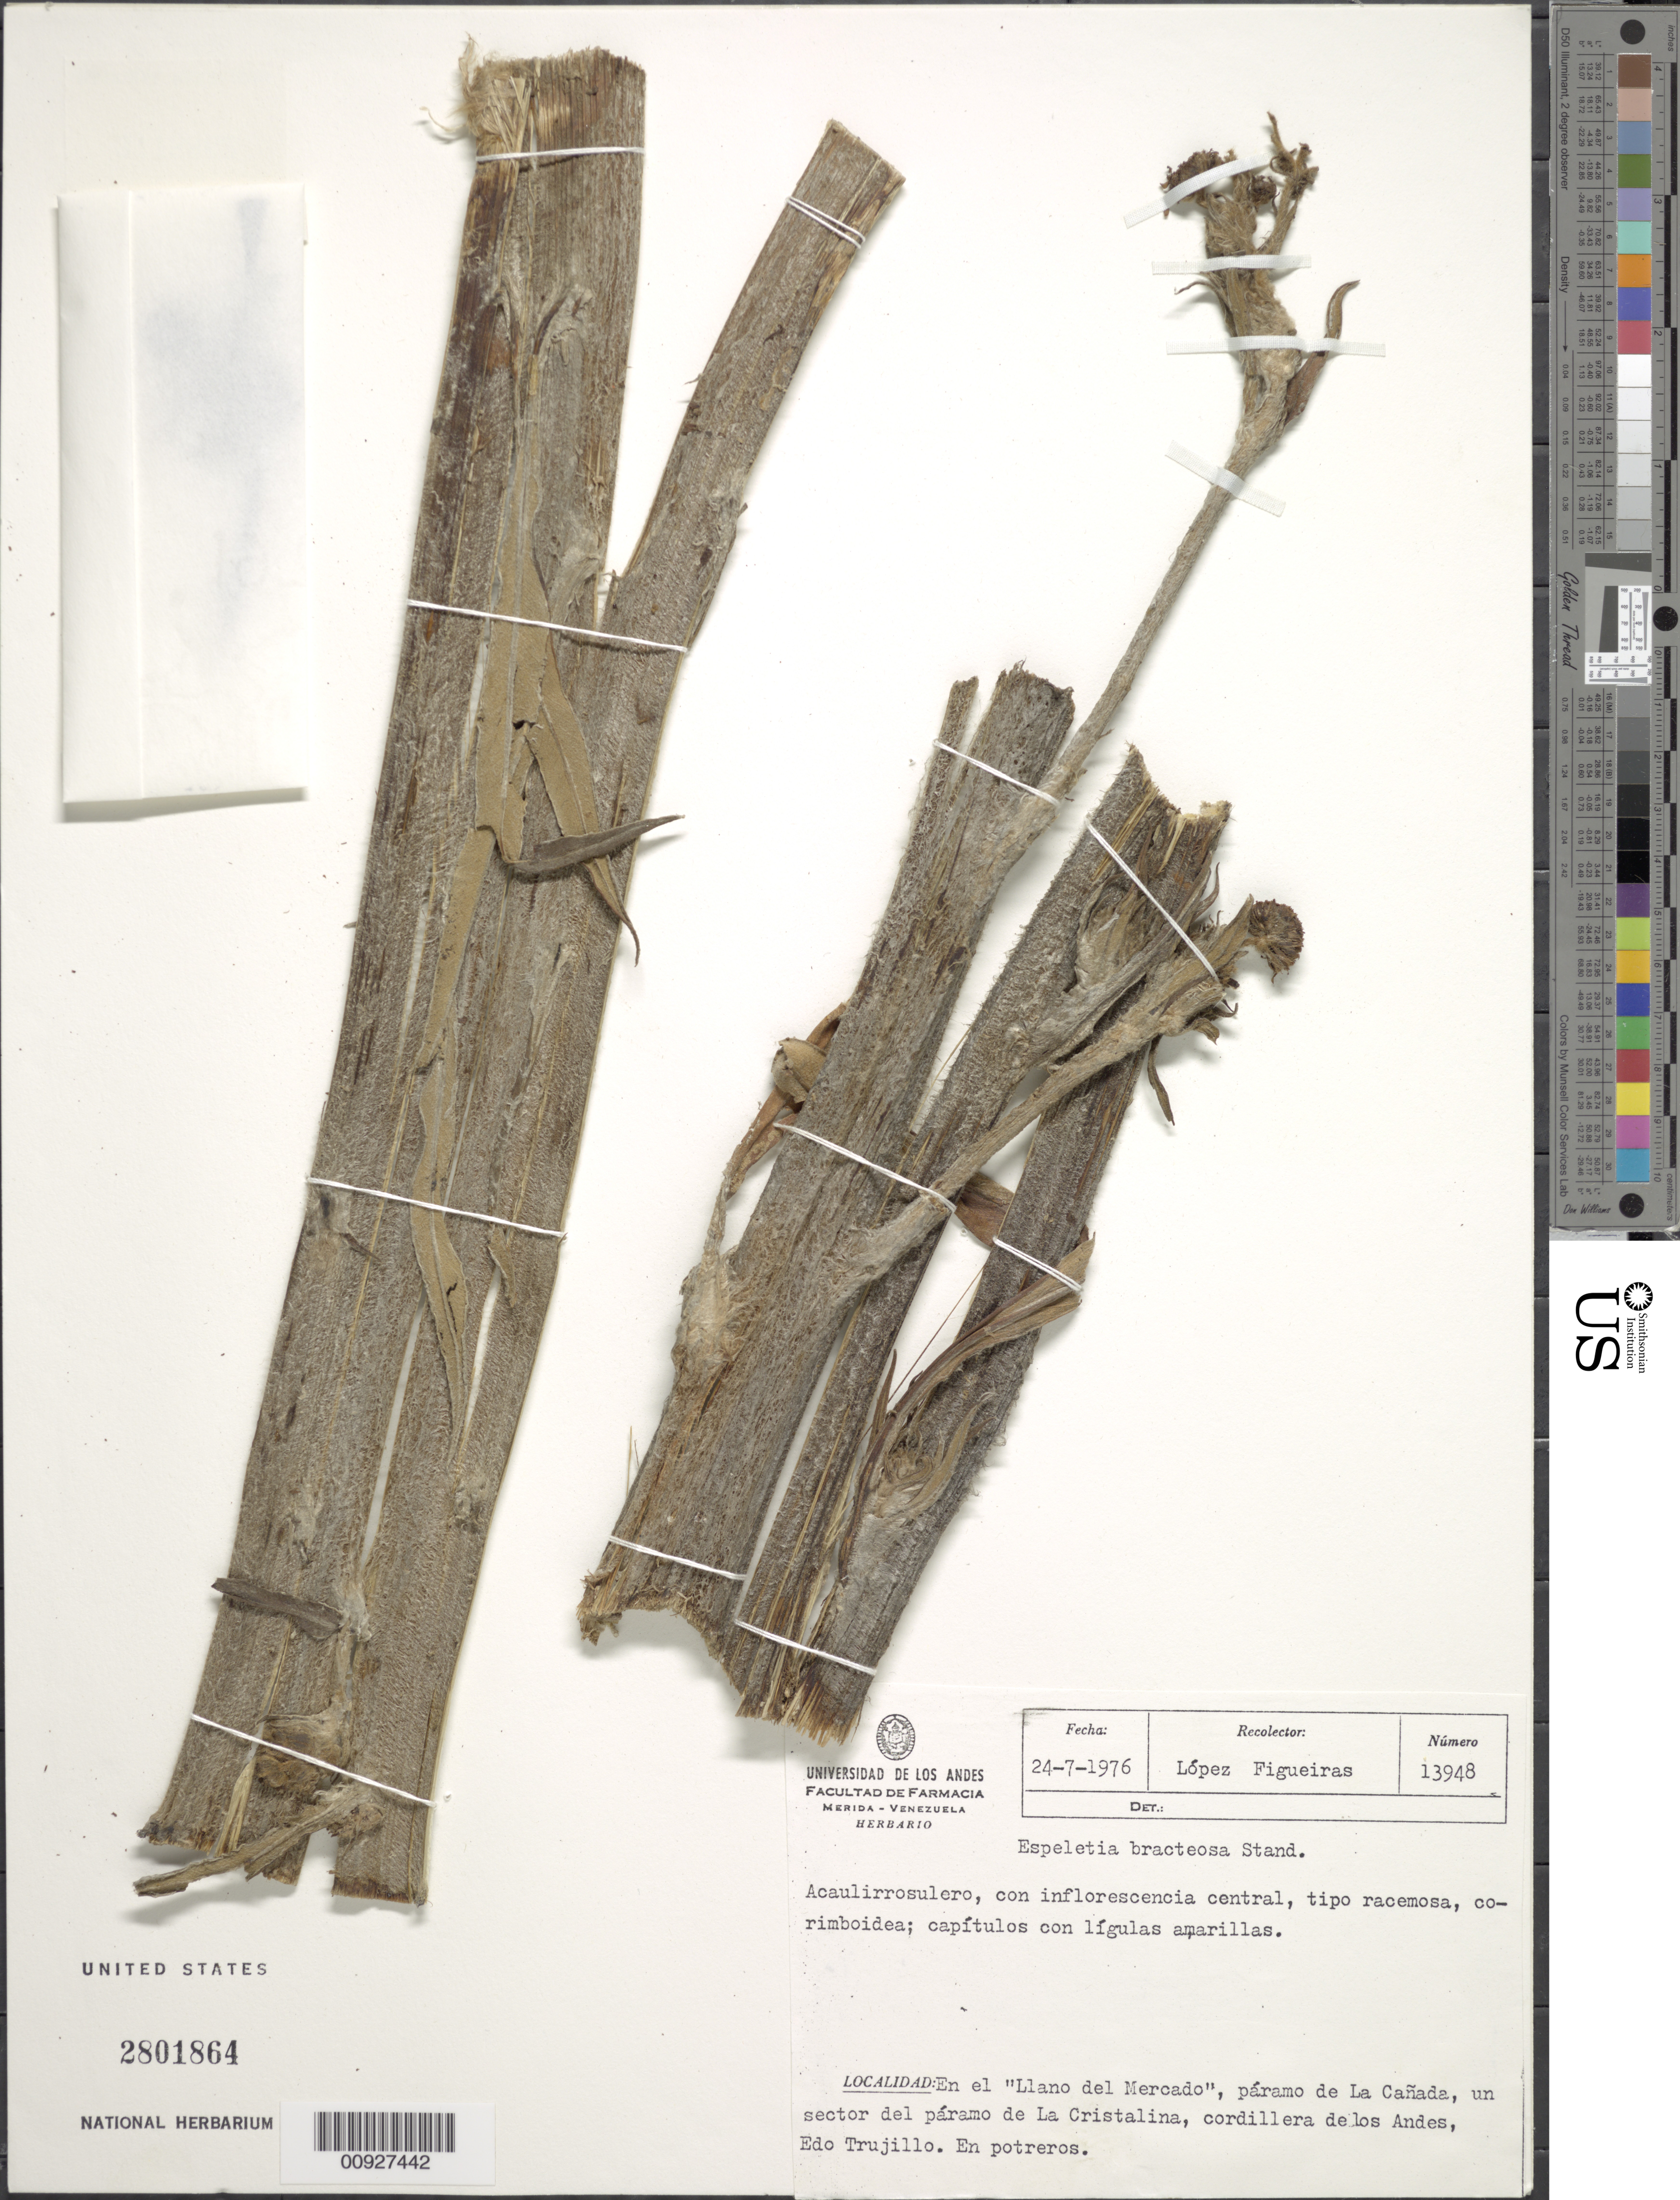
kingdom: Plantae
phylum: Tracheophyta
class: Magnoliopsida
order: Asterales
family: Asteraceae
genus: Ruilopezia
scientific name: Ruilopezia bracteosa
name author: (Standl.) Cuatrec.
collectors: L. Figueiras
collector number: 13948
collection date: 1976-07-24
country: Venezuela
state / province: Trujillo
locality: En el "Llano del Mercado", paramo de La Canada, un sector del paramo de La Cristalina, Cordillera de los Andes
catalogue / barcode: US 2801864